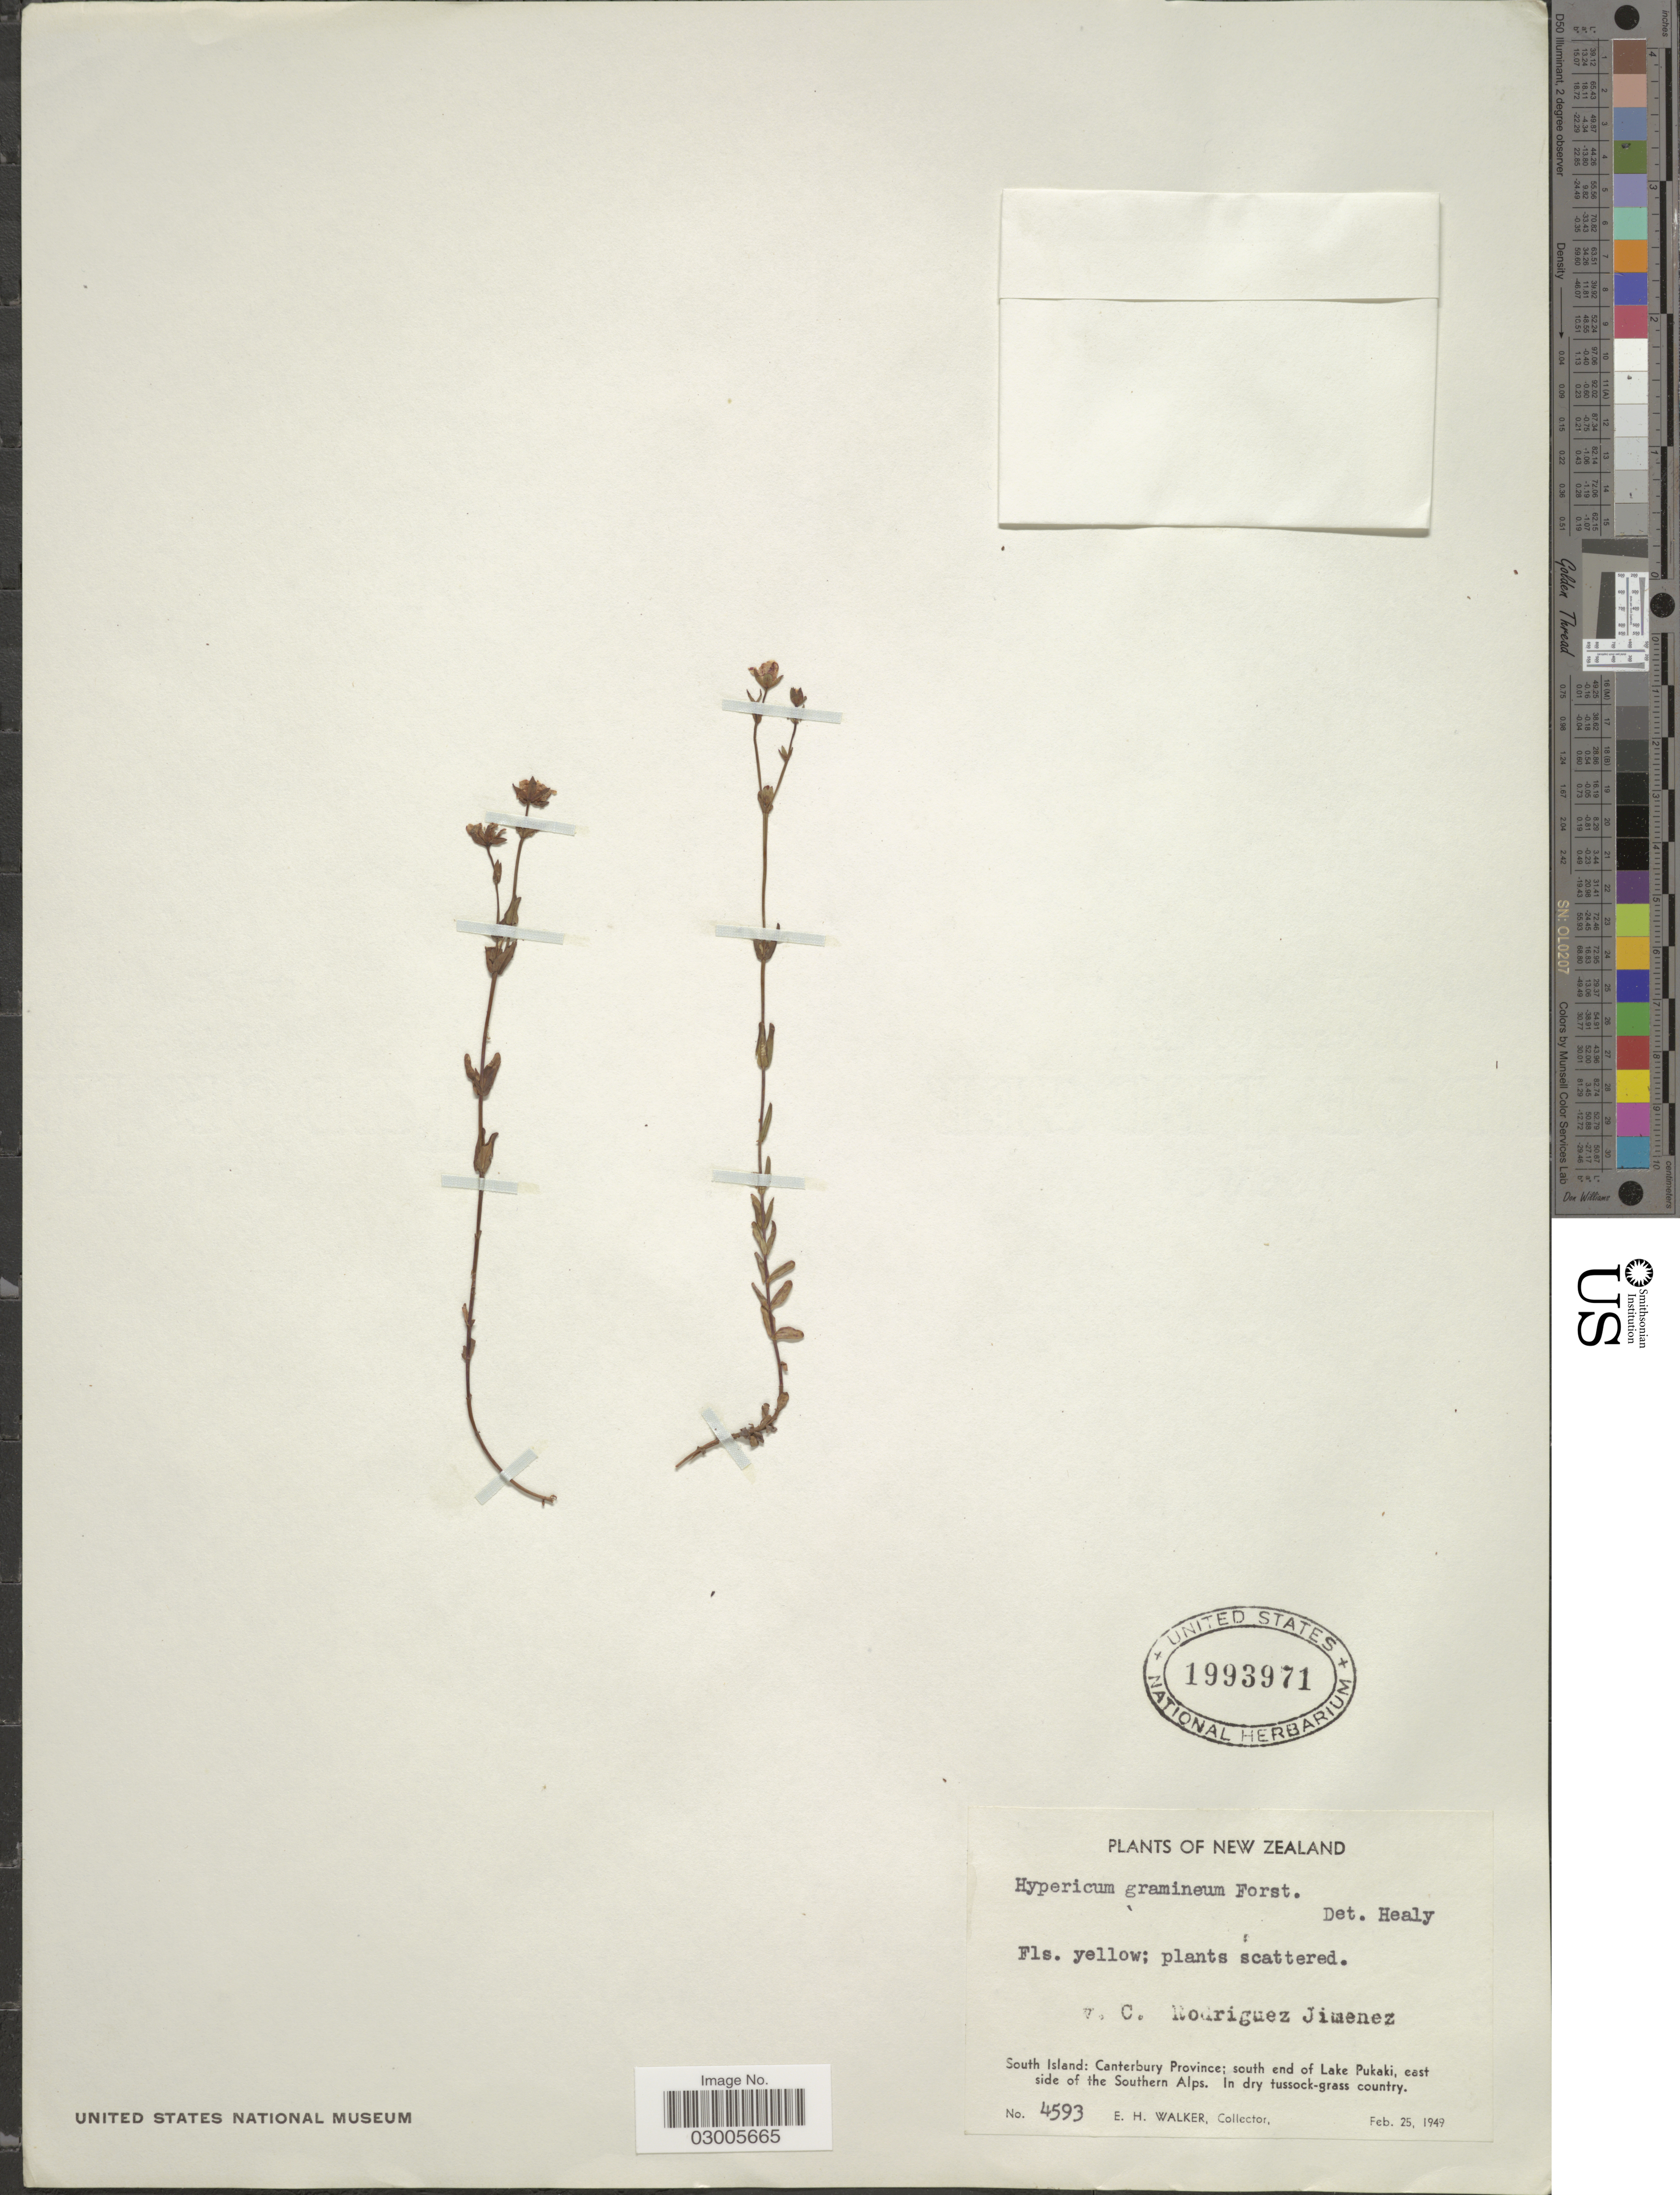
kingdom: Plantae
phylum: Tracheophyta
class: Magnoliopsida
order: Malpighiales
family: Hypericaceae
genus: Hypericum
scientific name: Hypericum gramineum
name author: G. Forst.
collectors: E. H. Walker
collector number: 4593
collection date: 1949-02-25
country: New Zealand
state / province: Canterbury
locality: South Island: Canterbury Province; south end of Lake Pukaki, east side of the Southern Alps.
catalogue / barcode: US 1993971